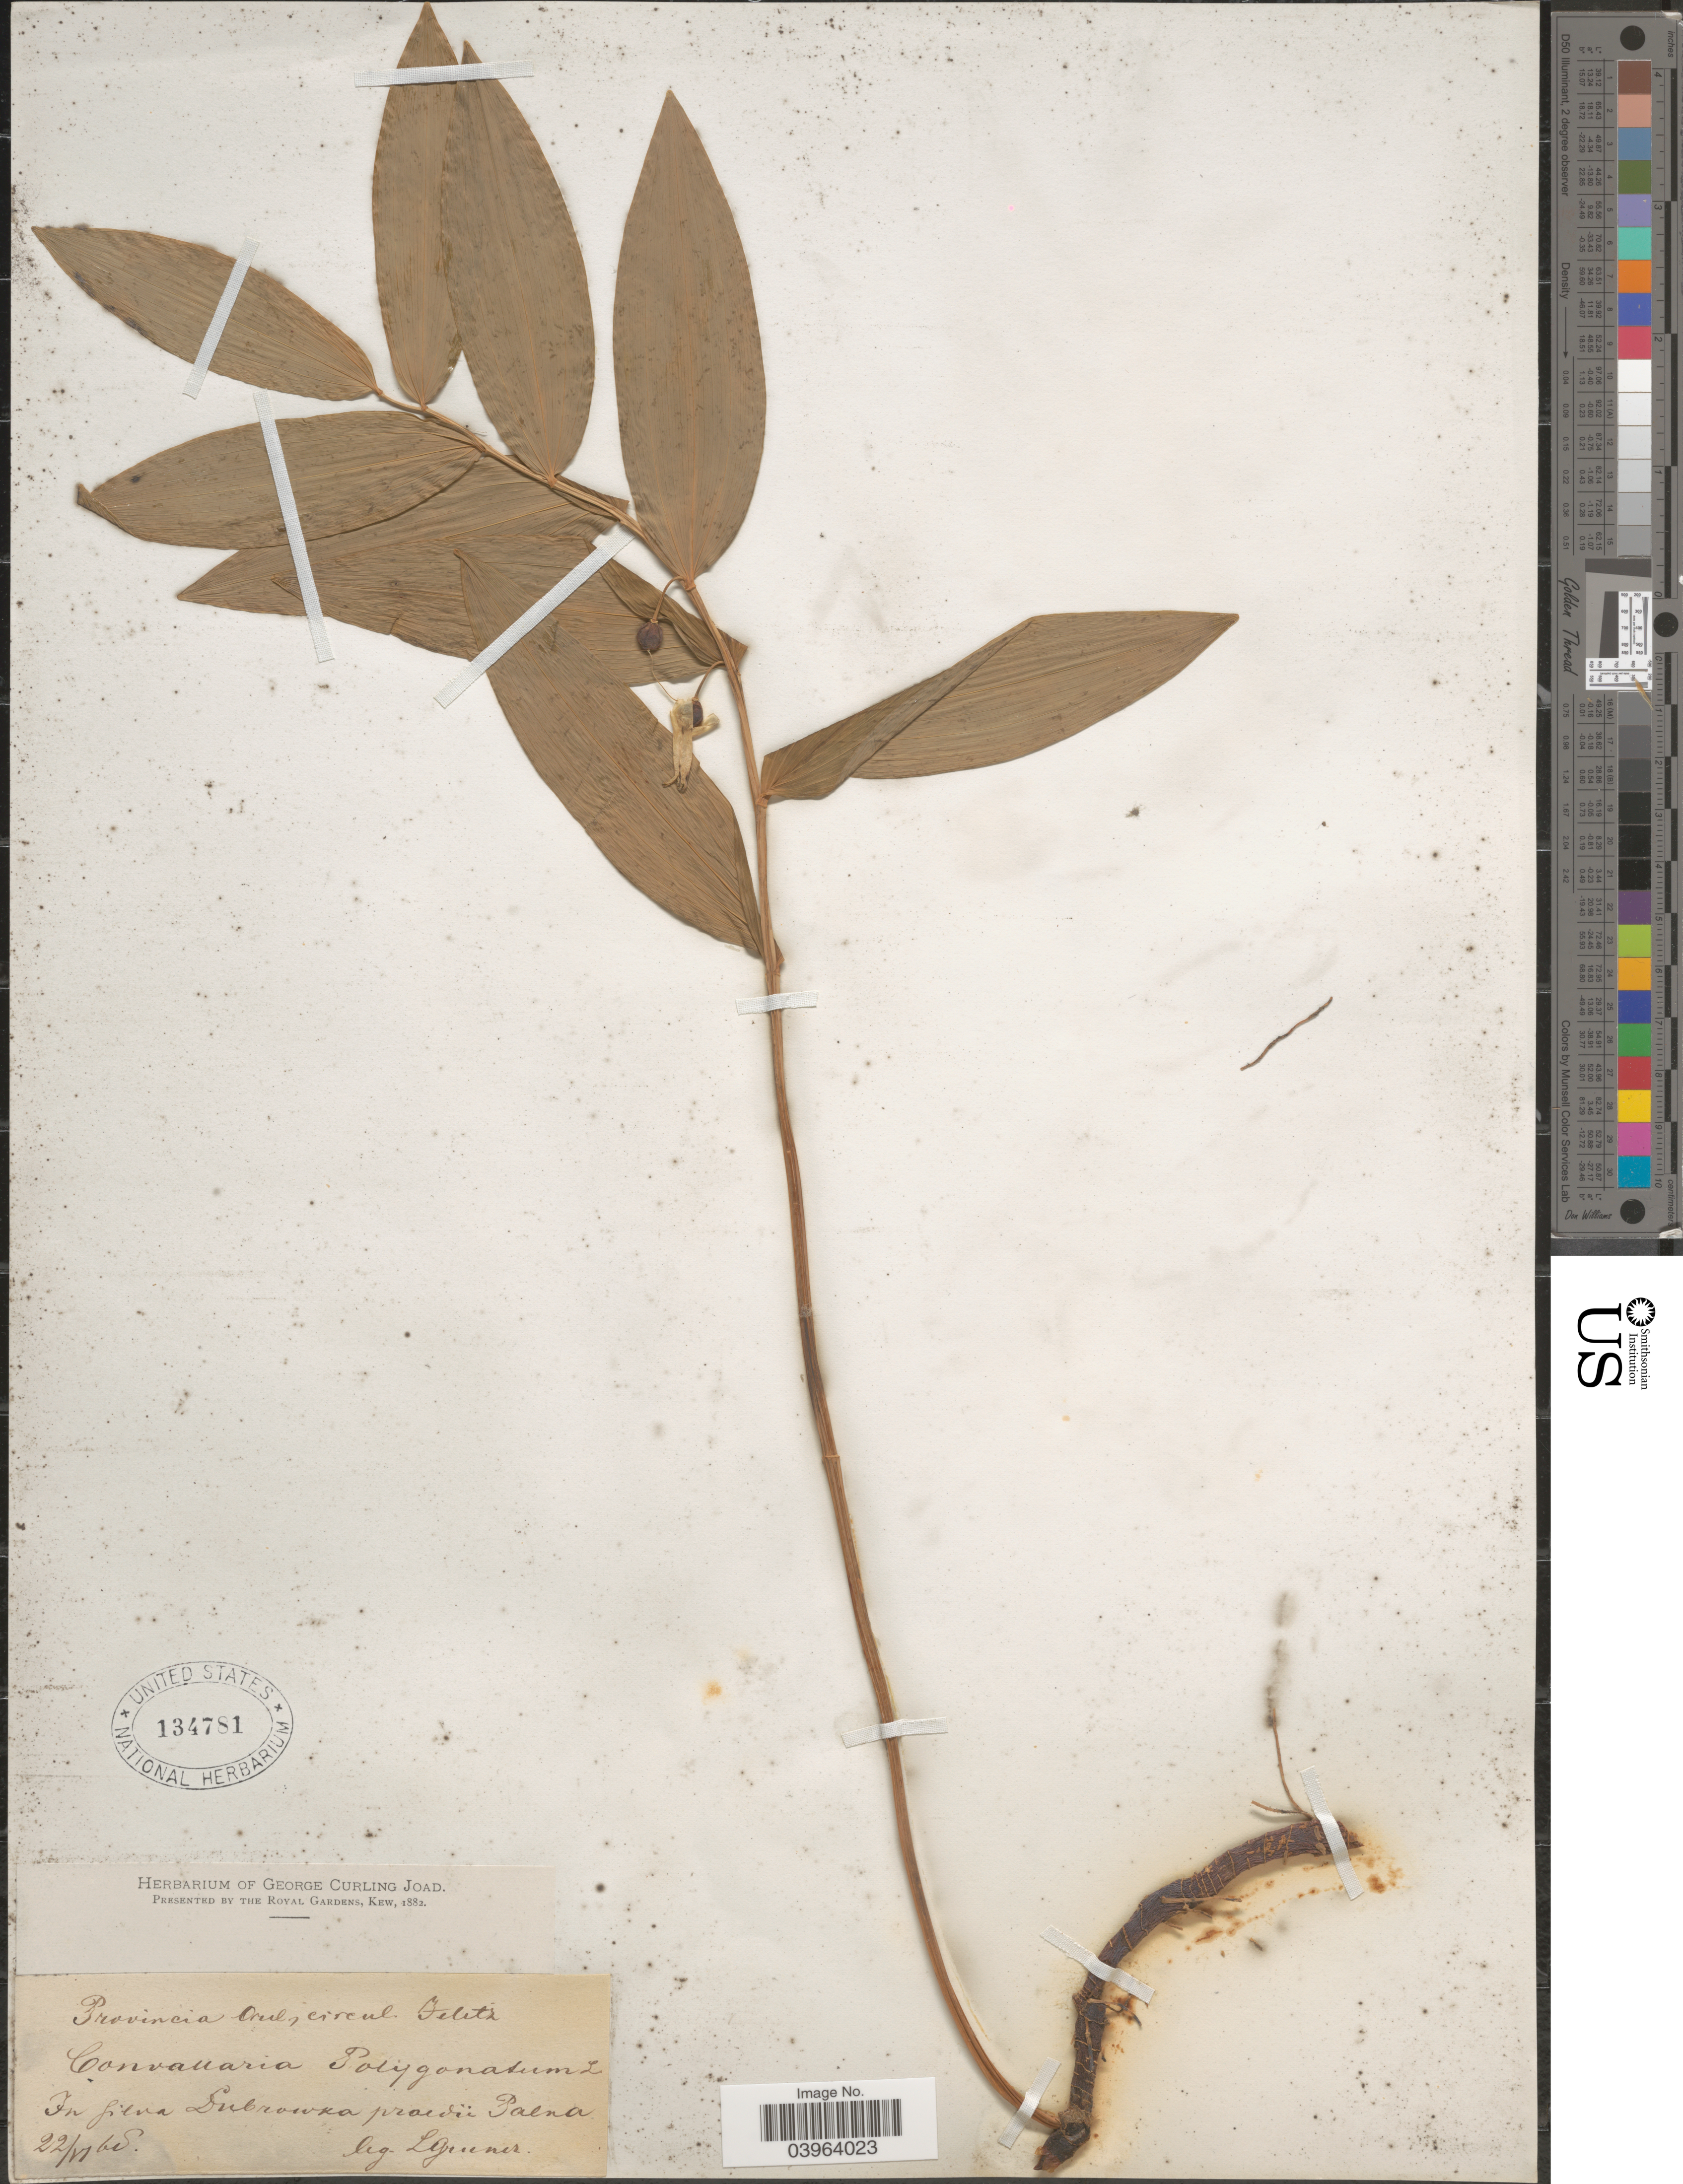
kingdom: Plantae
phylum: Tracheophyta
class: Liliopsida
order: Asparagales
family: Asparagaceae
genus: Polygonatum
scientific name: Polygonatum odoratum var. odoratum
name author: (Mill.) Druce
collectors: L. F. Gruner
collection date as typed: Transcribed d/m/y: 22/6/68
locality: Provincia Orul, circul. Feletz. In silva Dubrowka praedii Palna. [interpreted]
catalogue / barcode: US 134781